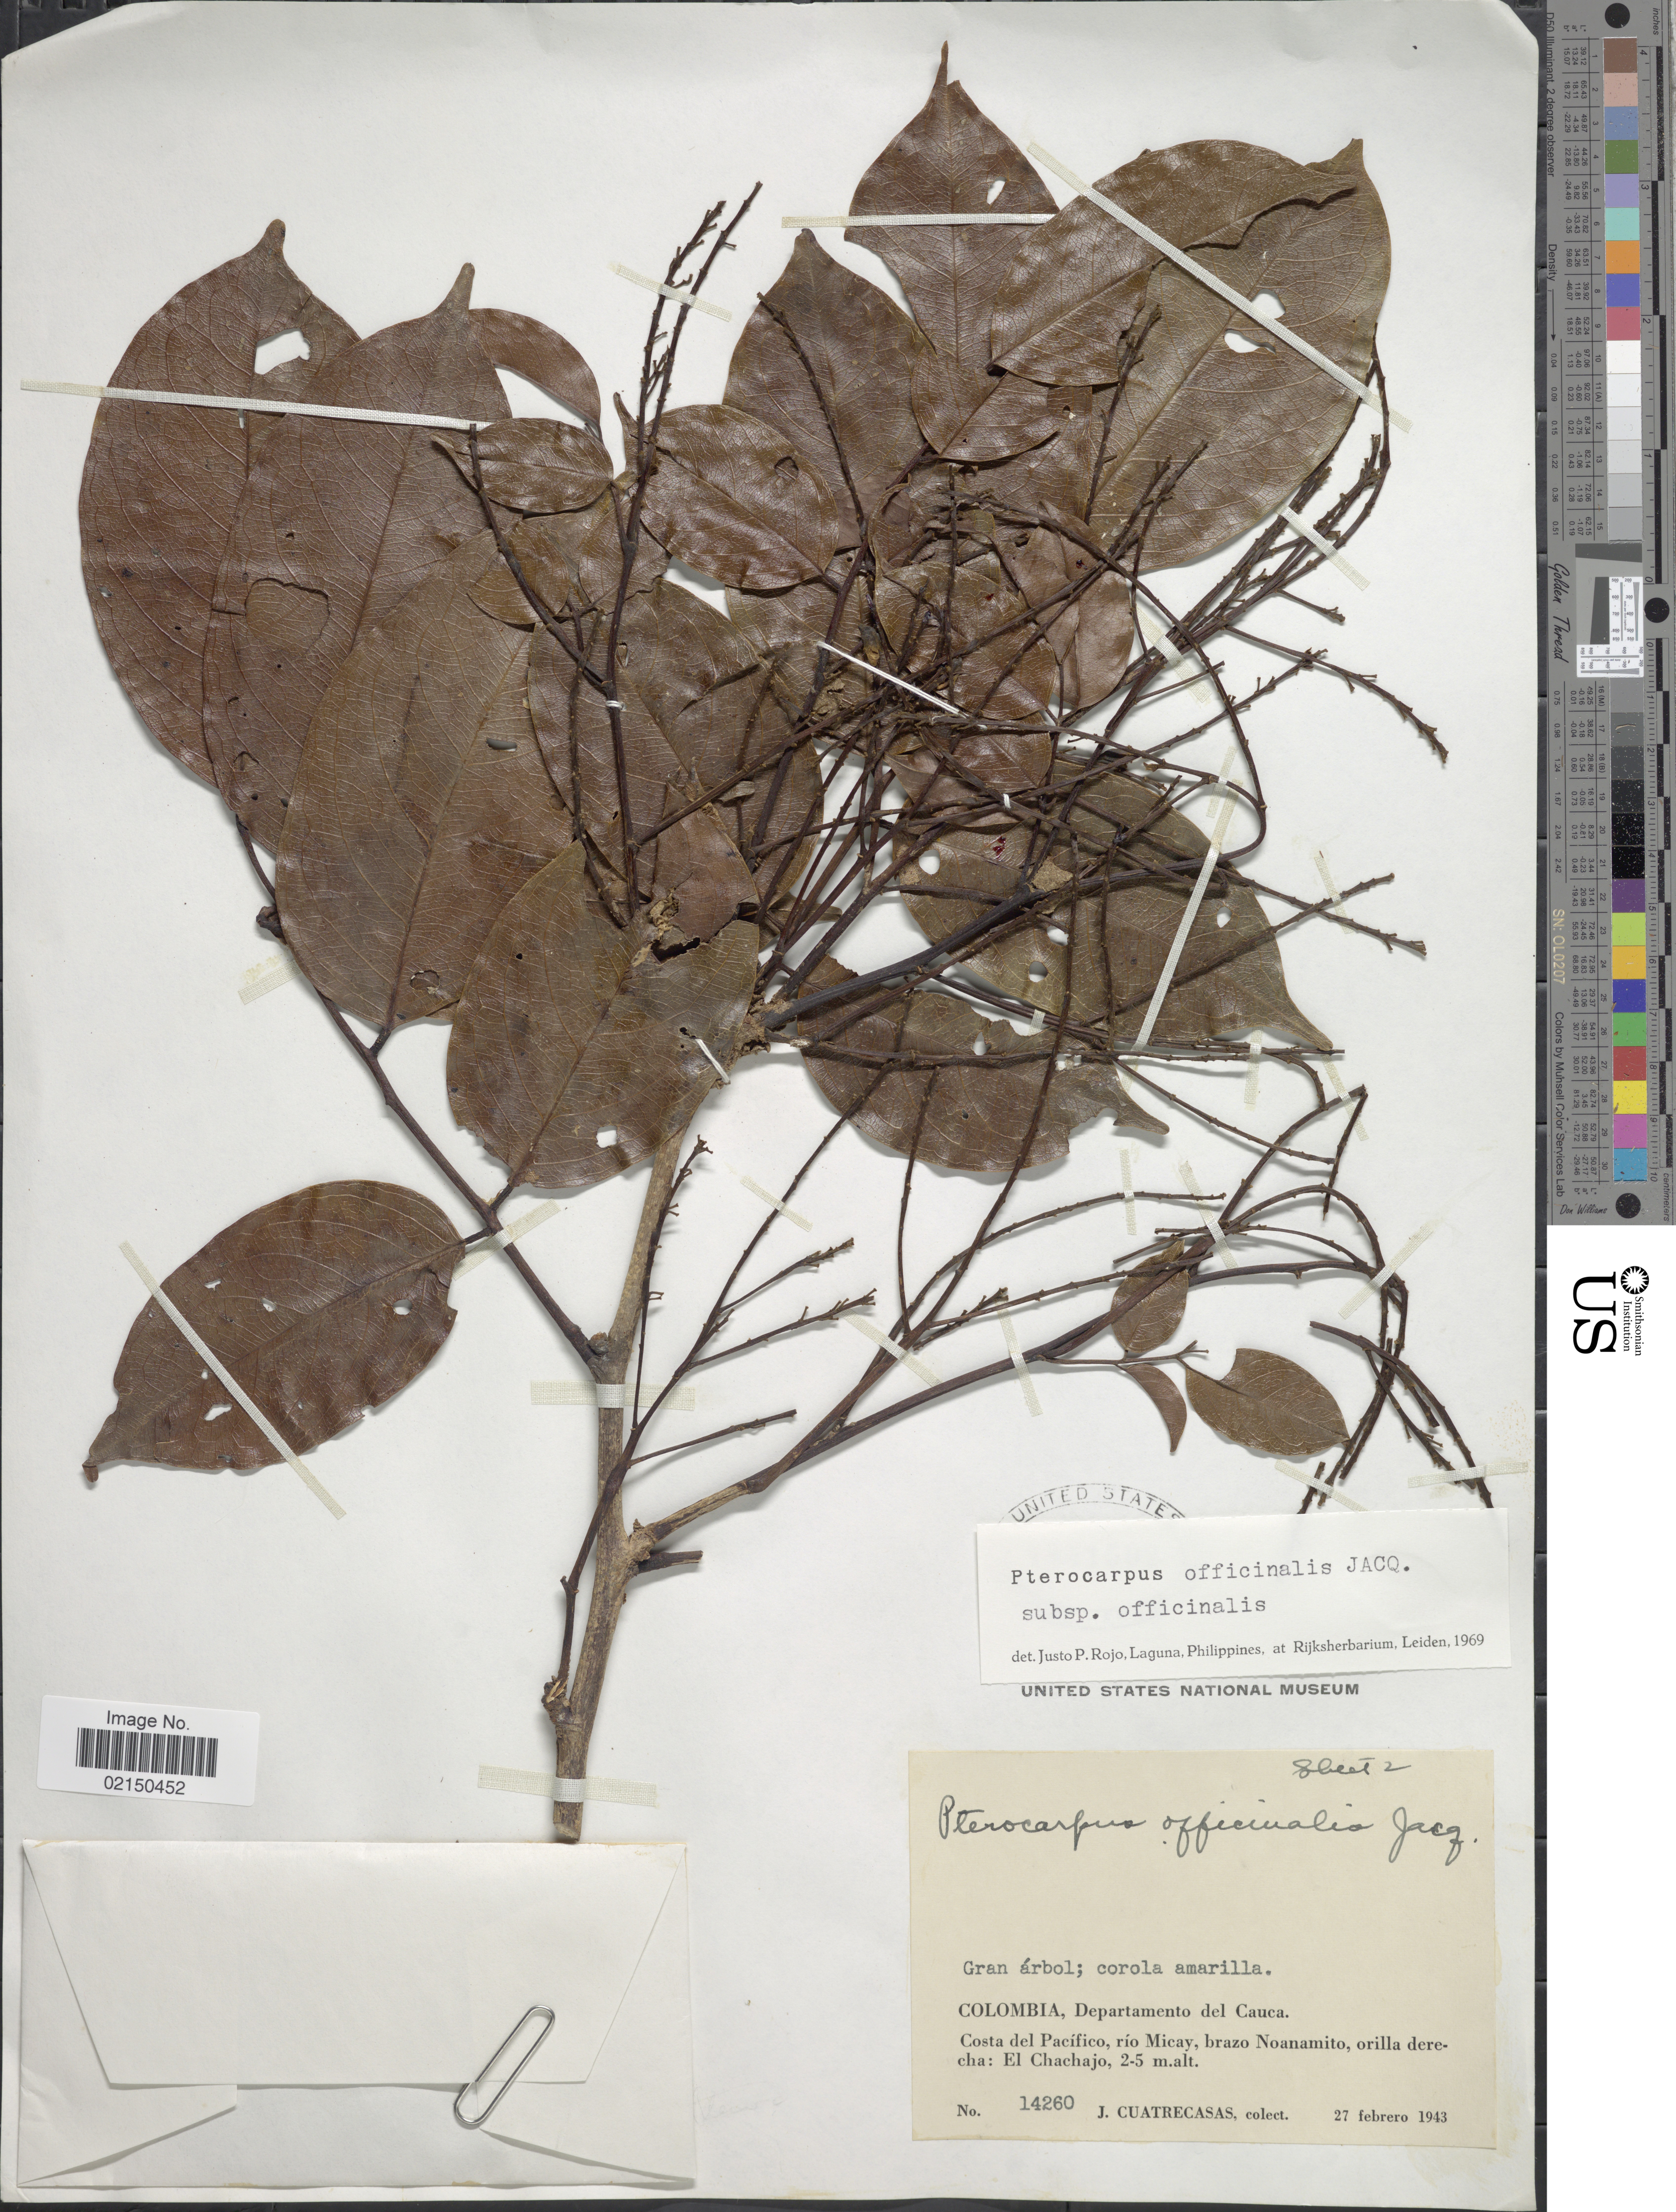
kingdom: Plantae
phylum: Tracheophyta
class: Magnoliopsida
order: Fabales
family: Fabaceae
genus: Pterocarpus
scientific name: Pterocarpus officinalis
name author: Jacq.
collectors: J. Cuatrecasas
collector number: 14260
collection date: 1943-02-27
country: Colombia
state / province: Cauca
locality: Departamento del Cauca, Costa del Pacifico, rio Micay, brazo Noanamito, orilla derecha: El Chachajo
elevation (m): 2